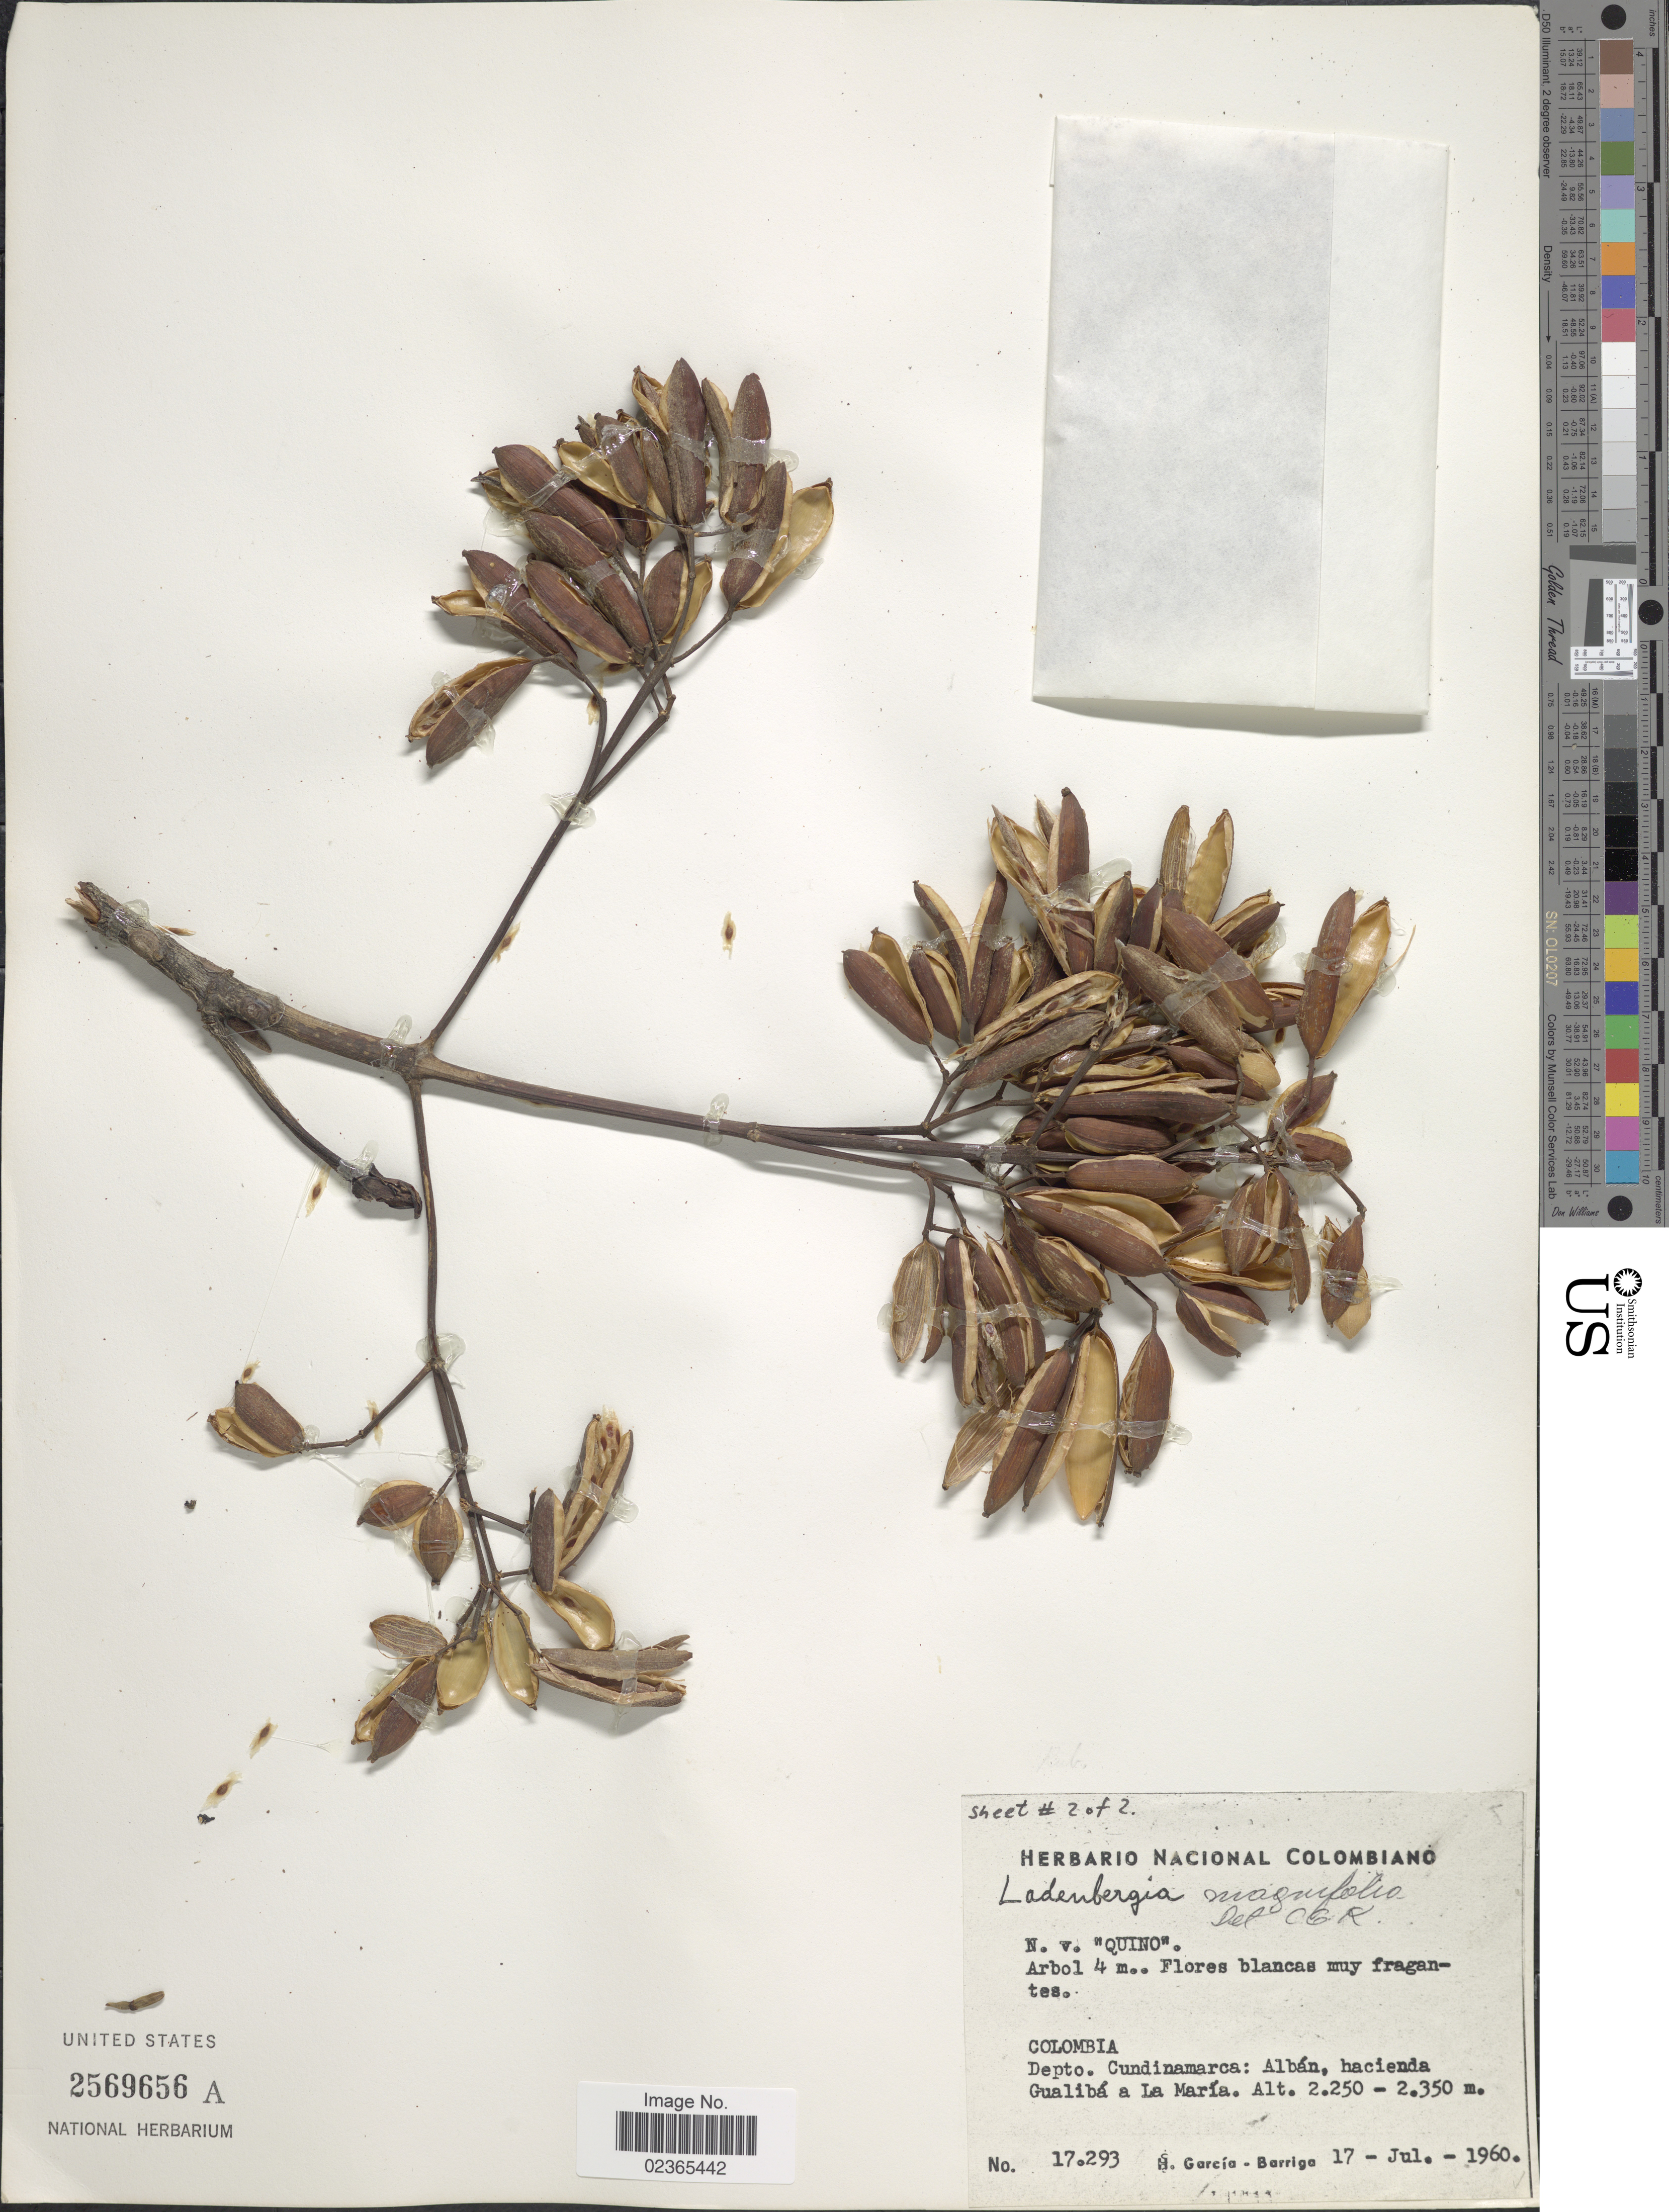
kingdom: Plantae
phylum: Tracheophyta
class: Magnoliopsida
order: Gentianales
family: Rubiaceae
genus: Ladenbergia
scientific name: Ladenbergia oblongifolia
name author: (Mutis) L. Andersson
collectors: H. García Barriga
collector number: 17293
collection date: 1960-07-17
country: Colombia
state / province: Cundinamarca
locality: Alban, hacienda Gualiba a La Maria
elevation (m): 2250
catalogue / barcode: US 2569656A